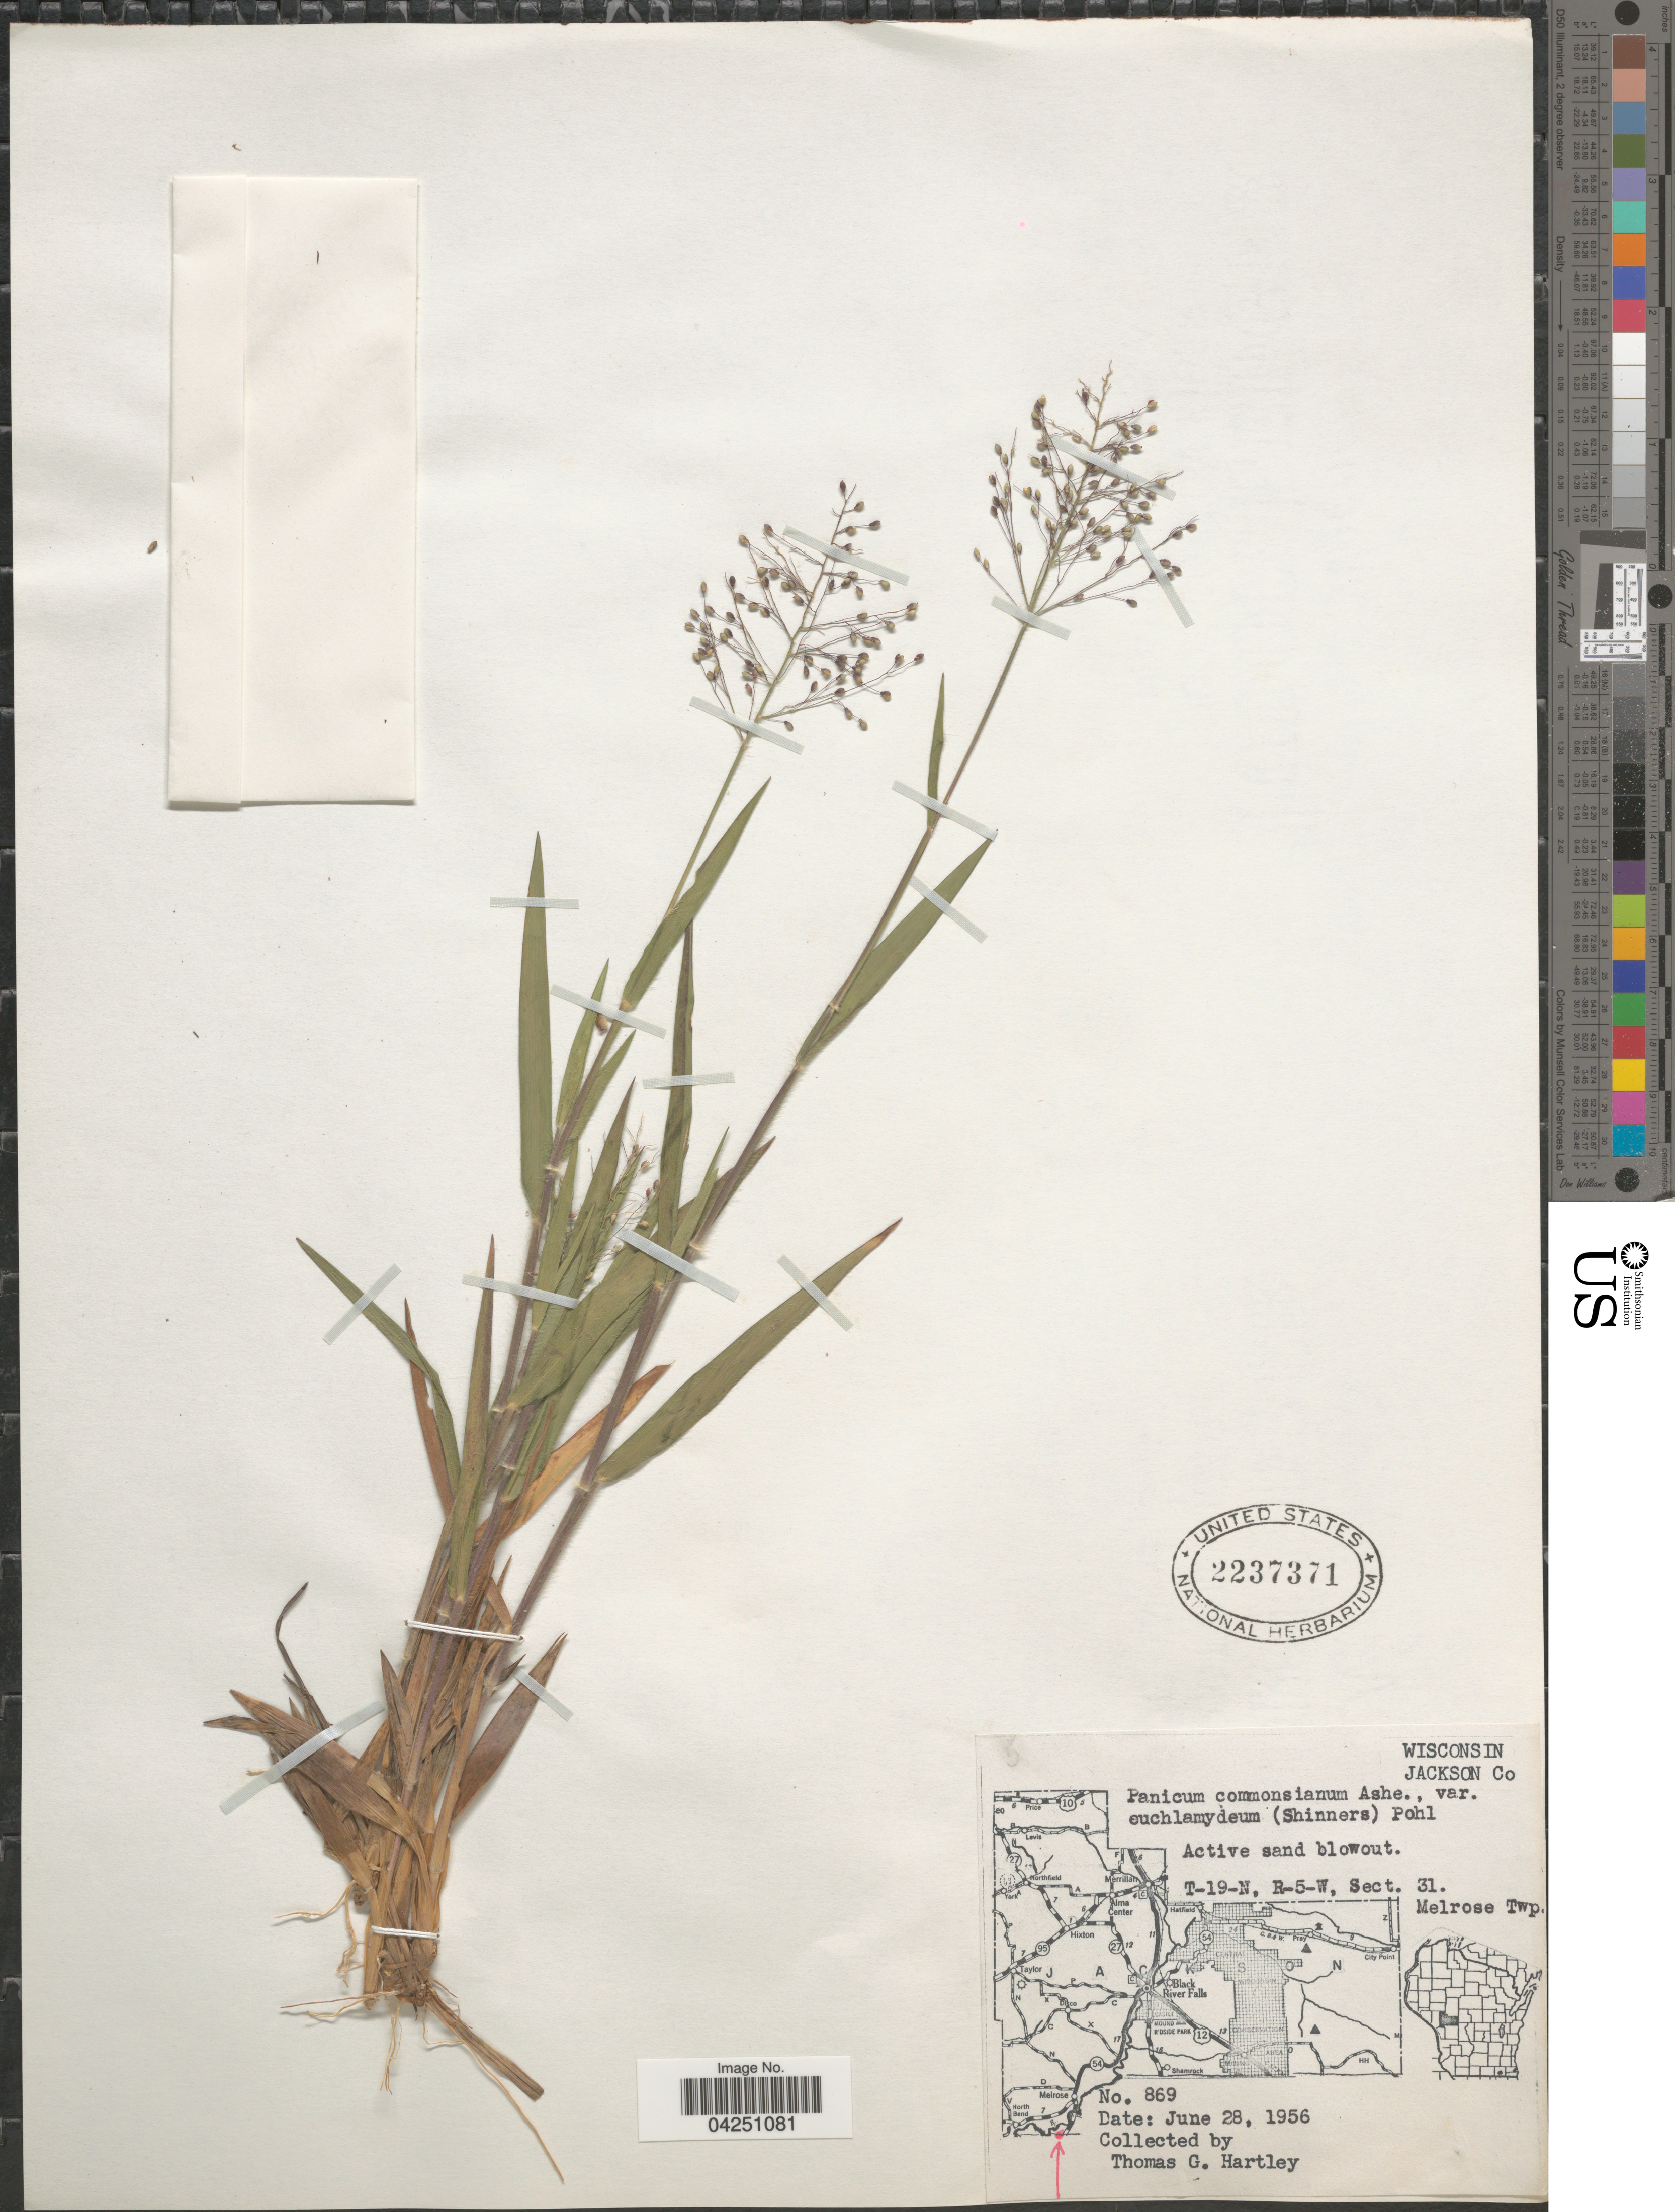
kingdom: Plantae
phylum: Tracheophyta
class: Liliopsida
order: Poales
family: Poaceae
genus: Dichanthelium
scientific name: Dichanthelium acuminatum var. acuminatum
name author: (Sw.) Gould & C.A. Clark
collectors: T. G. Hartley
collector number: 869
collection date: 1956-06-28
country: United States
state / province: Wisconsin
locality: Jackson Co. T-19-N, R-5-W, Sect. 31. Melrose Twp.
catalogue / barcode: US 2237371